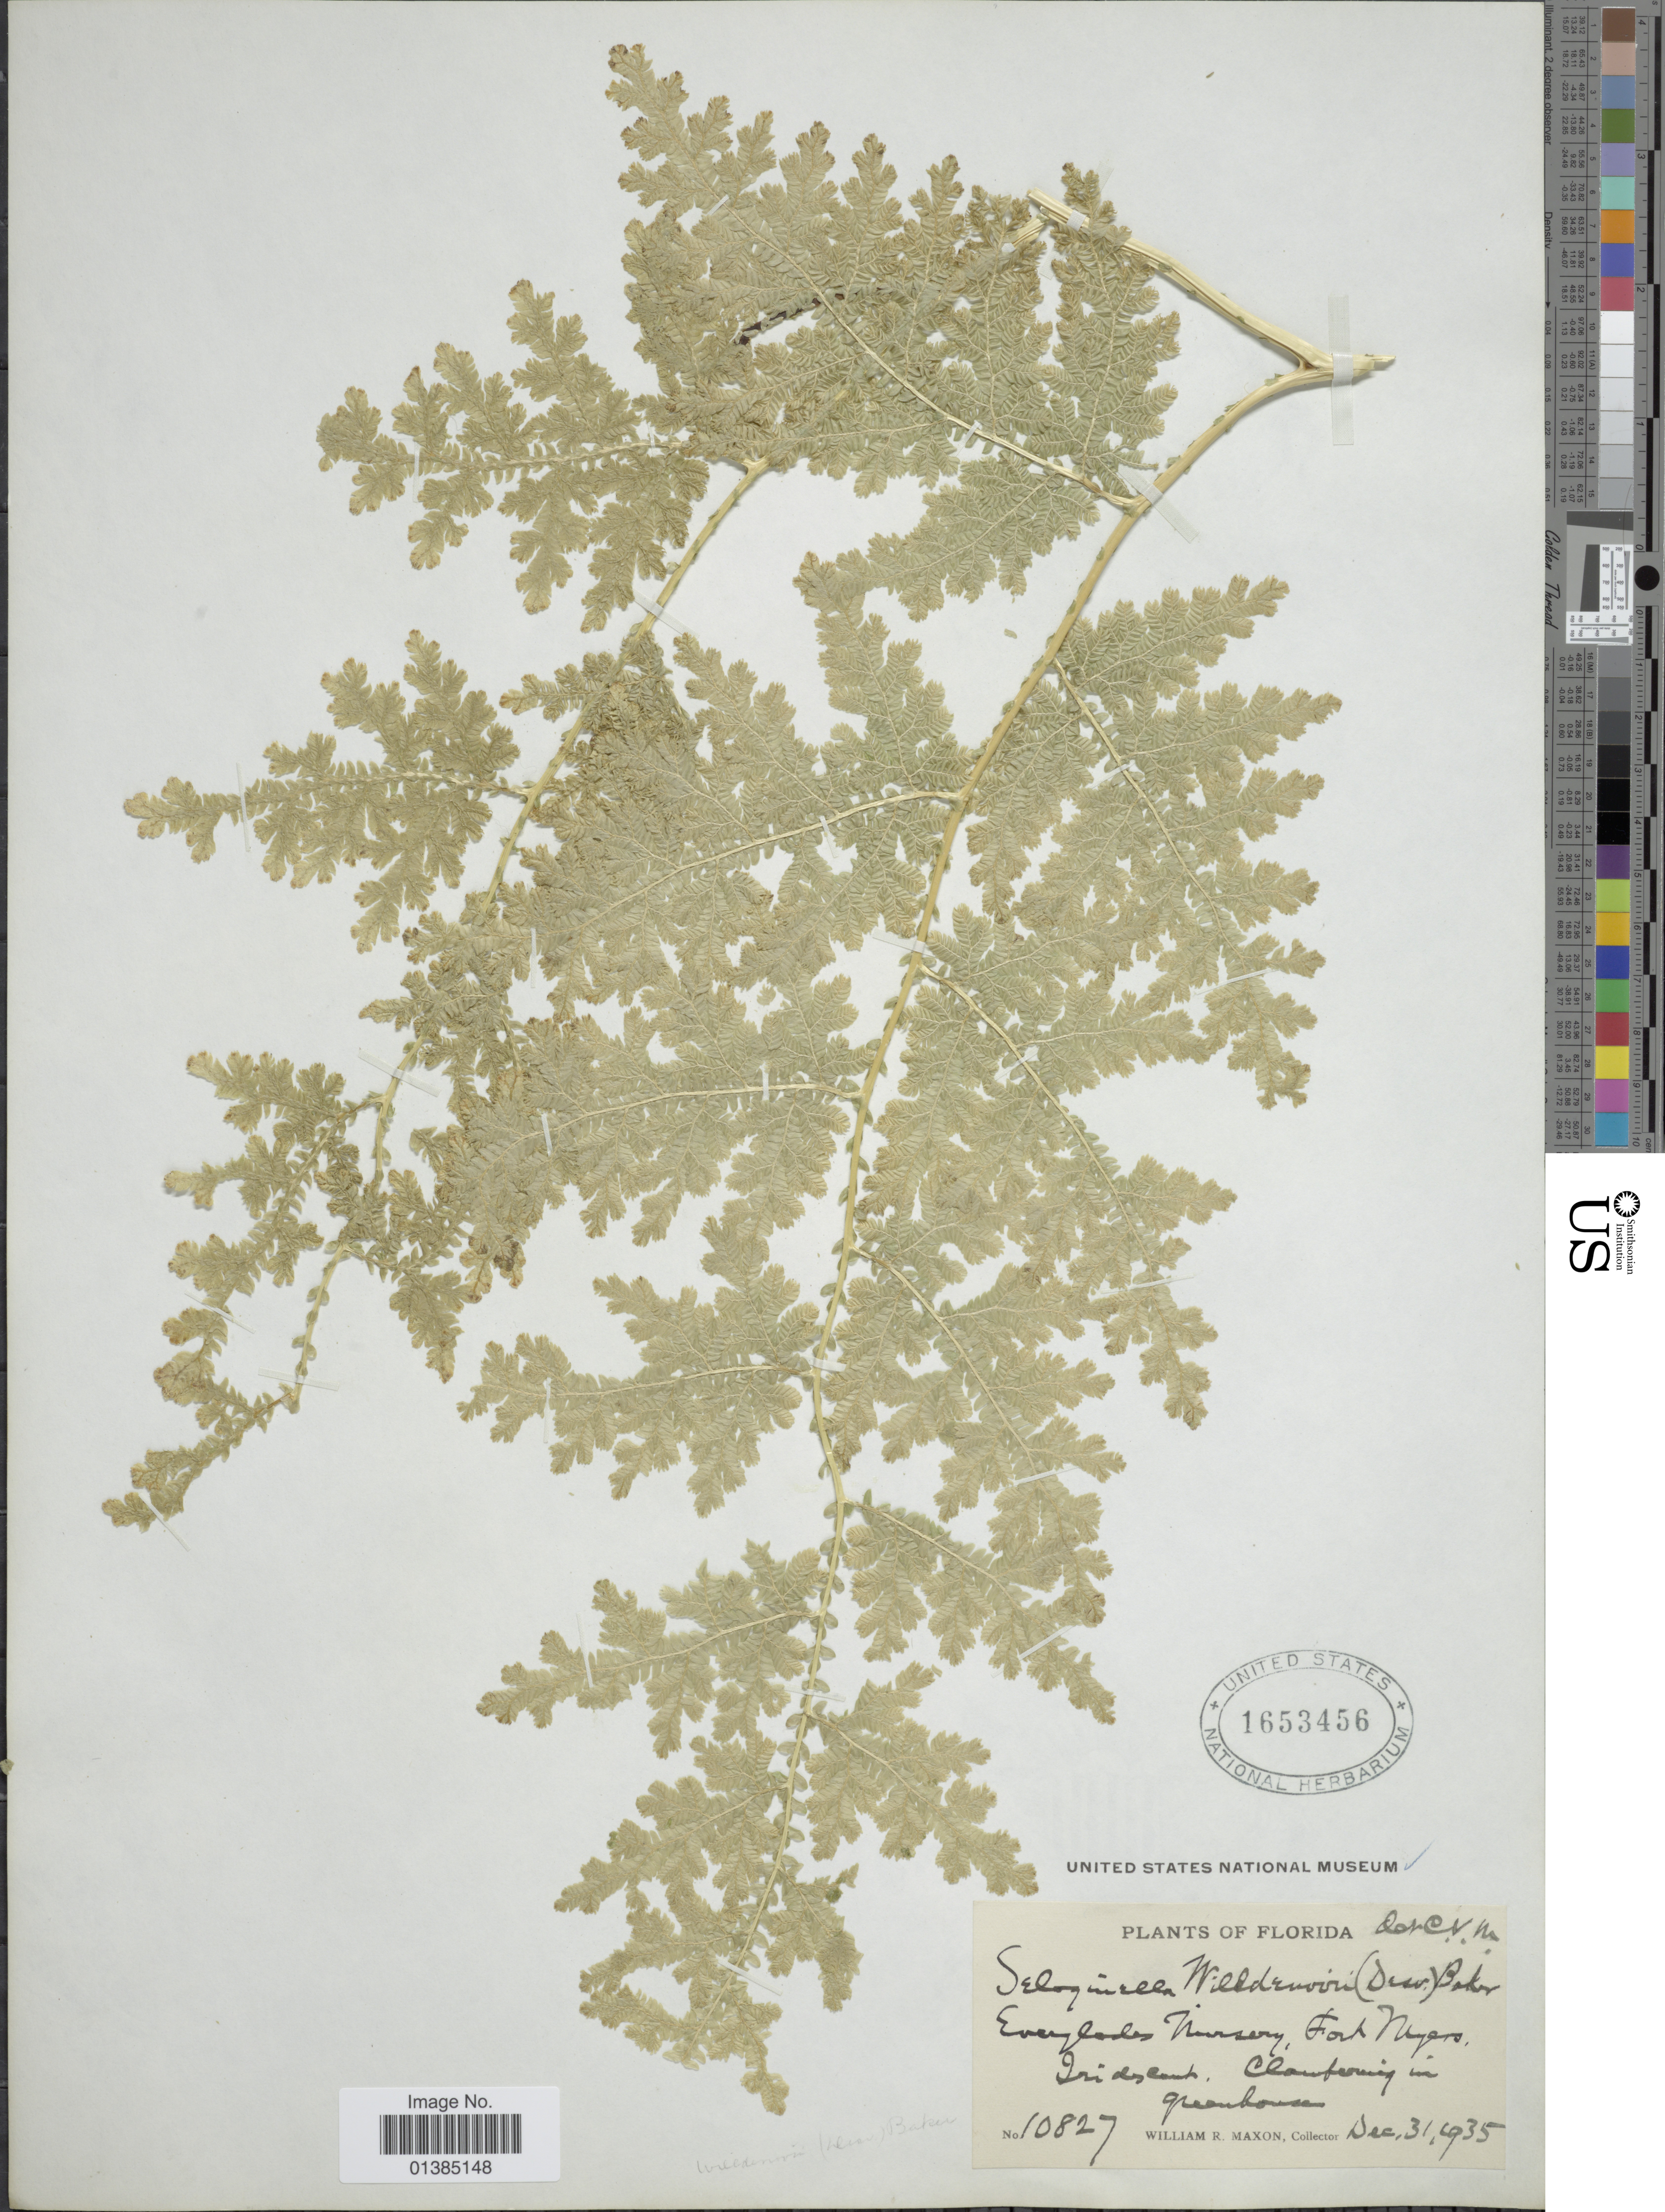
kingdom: Plantae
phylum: Tracheophyta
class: Lycopodiopsida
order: Selaginellales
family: Selaginellaceae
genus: Selaginella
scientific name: Selaginella willdenowii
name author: (Desv. ex Poir.) Baker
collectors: W. R. Maxon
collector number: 10827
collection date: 1935-12-31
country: United States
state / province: Florida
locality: Everyglades Nursery, Fort Myers, Tridseach.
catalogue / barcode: US 1653456